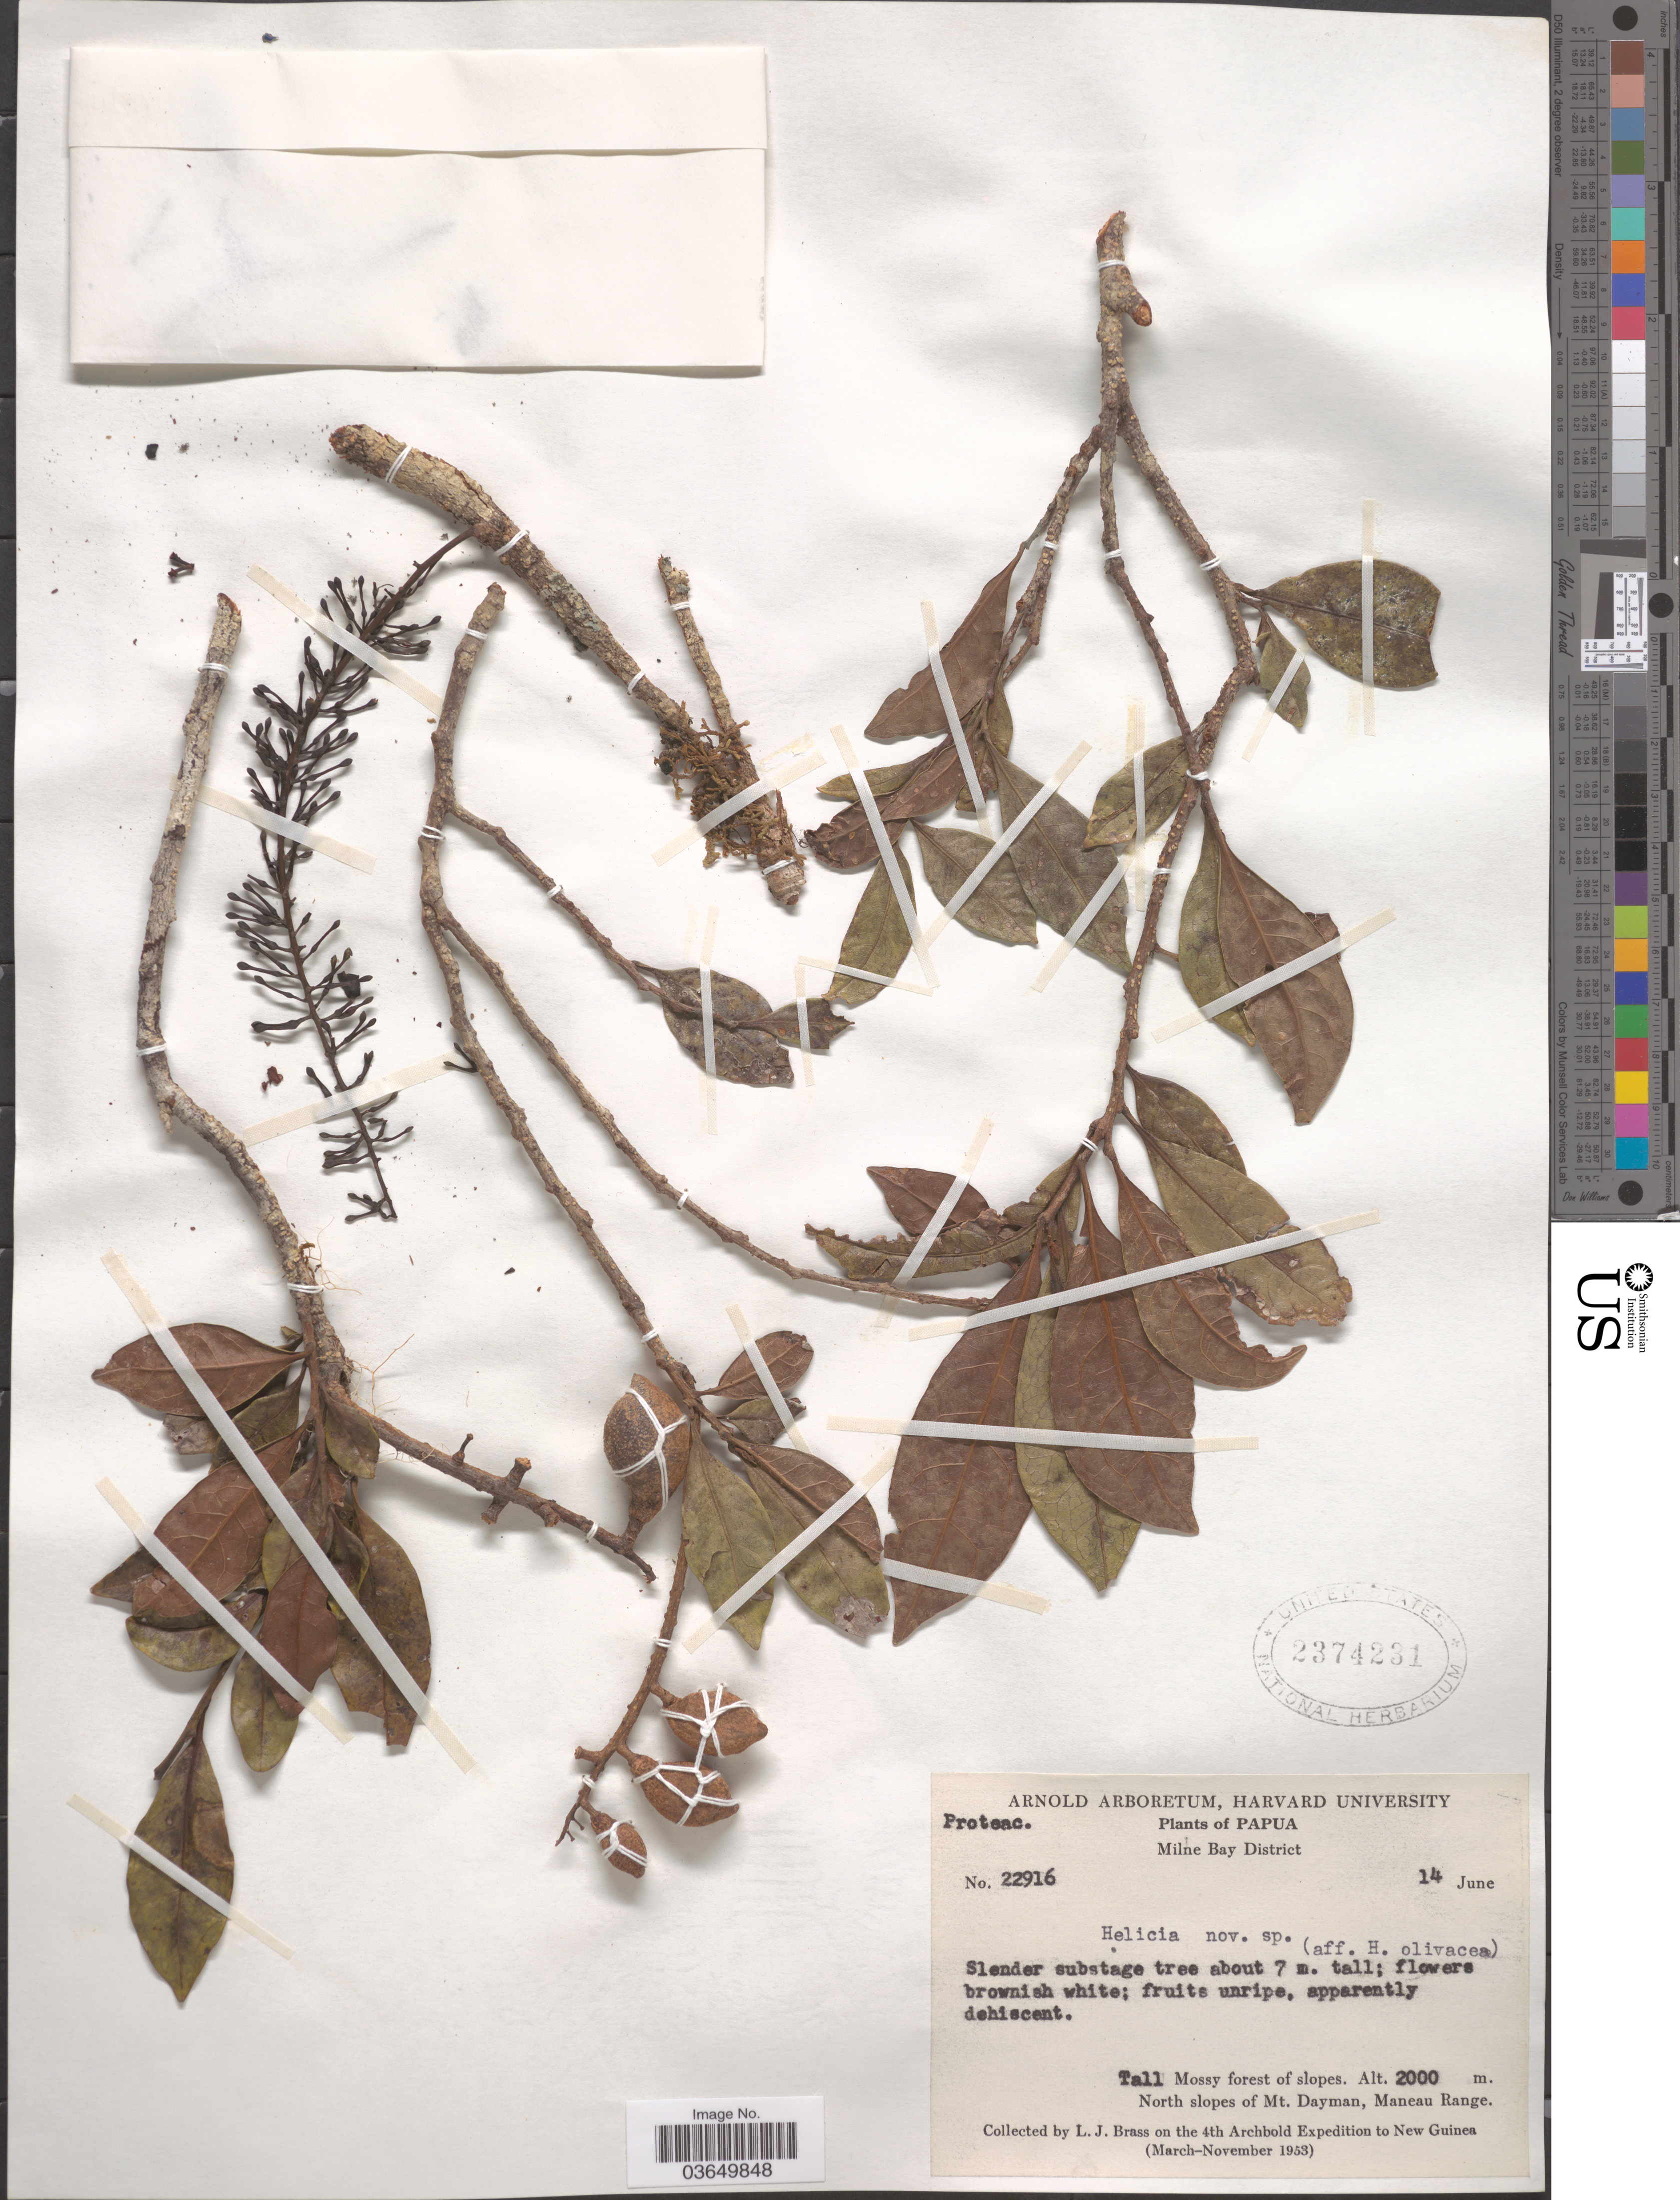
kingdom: Plantae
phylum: Tracheophyta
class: Magnoliopsida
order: Proteales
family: Proteaceae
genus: Helicia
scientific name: Helicia sp.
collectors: L. J. Brass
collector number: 22916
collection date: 1953-06-14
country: Papua New Guinea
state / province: Milne Bay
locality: Papua. Milne Bay District. North slopes of Mt. Dayman, Maneau Range. New Guinea.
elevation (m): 2000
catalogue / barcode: US 2374231